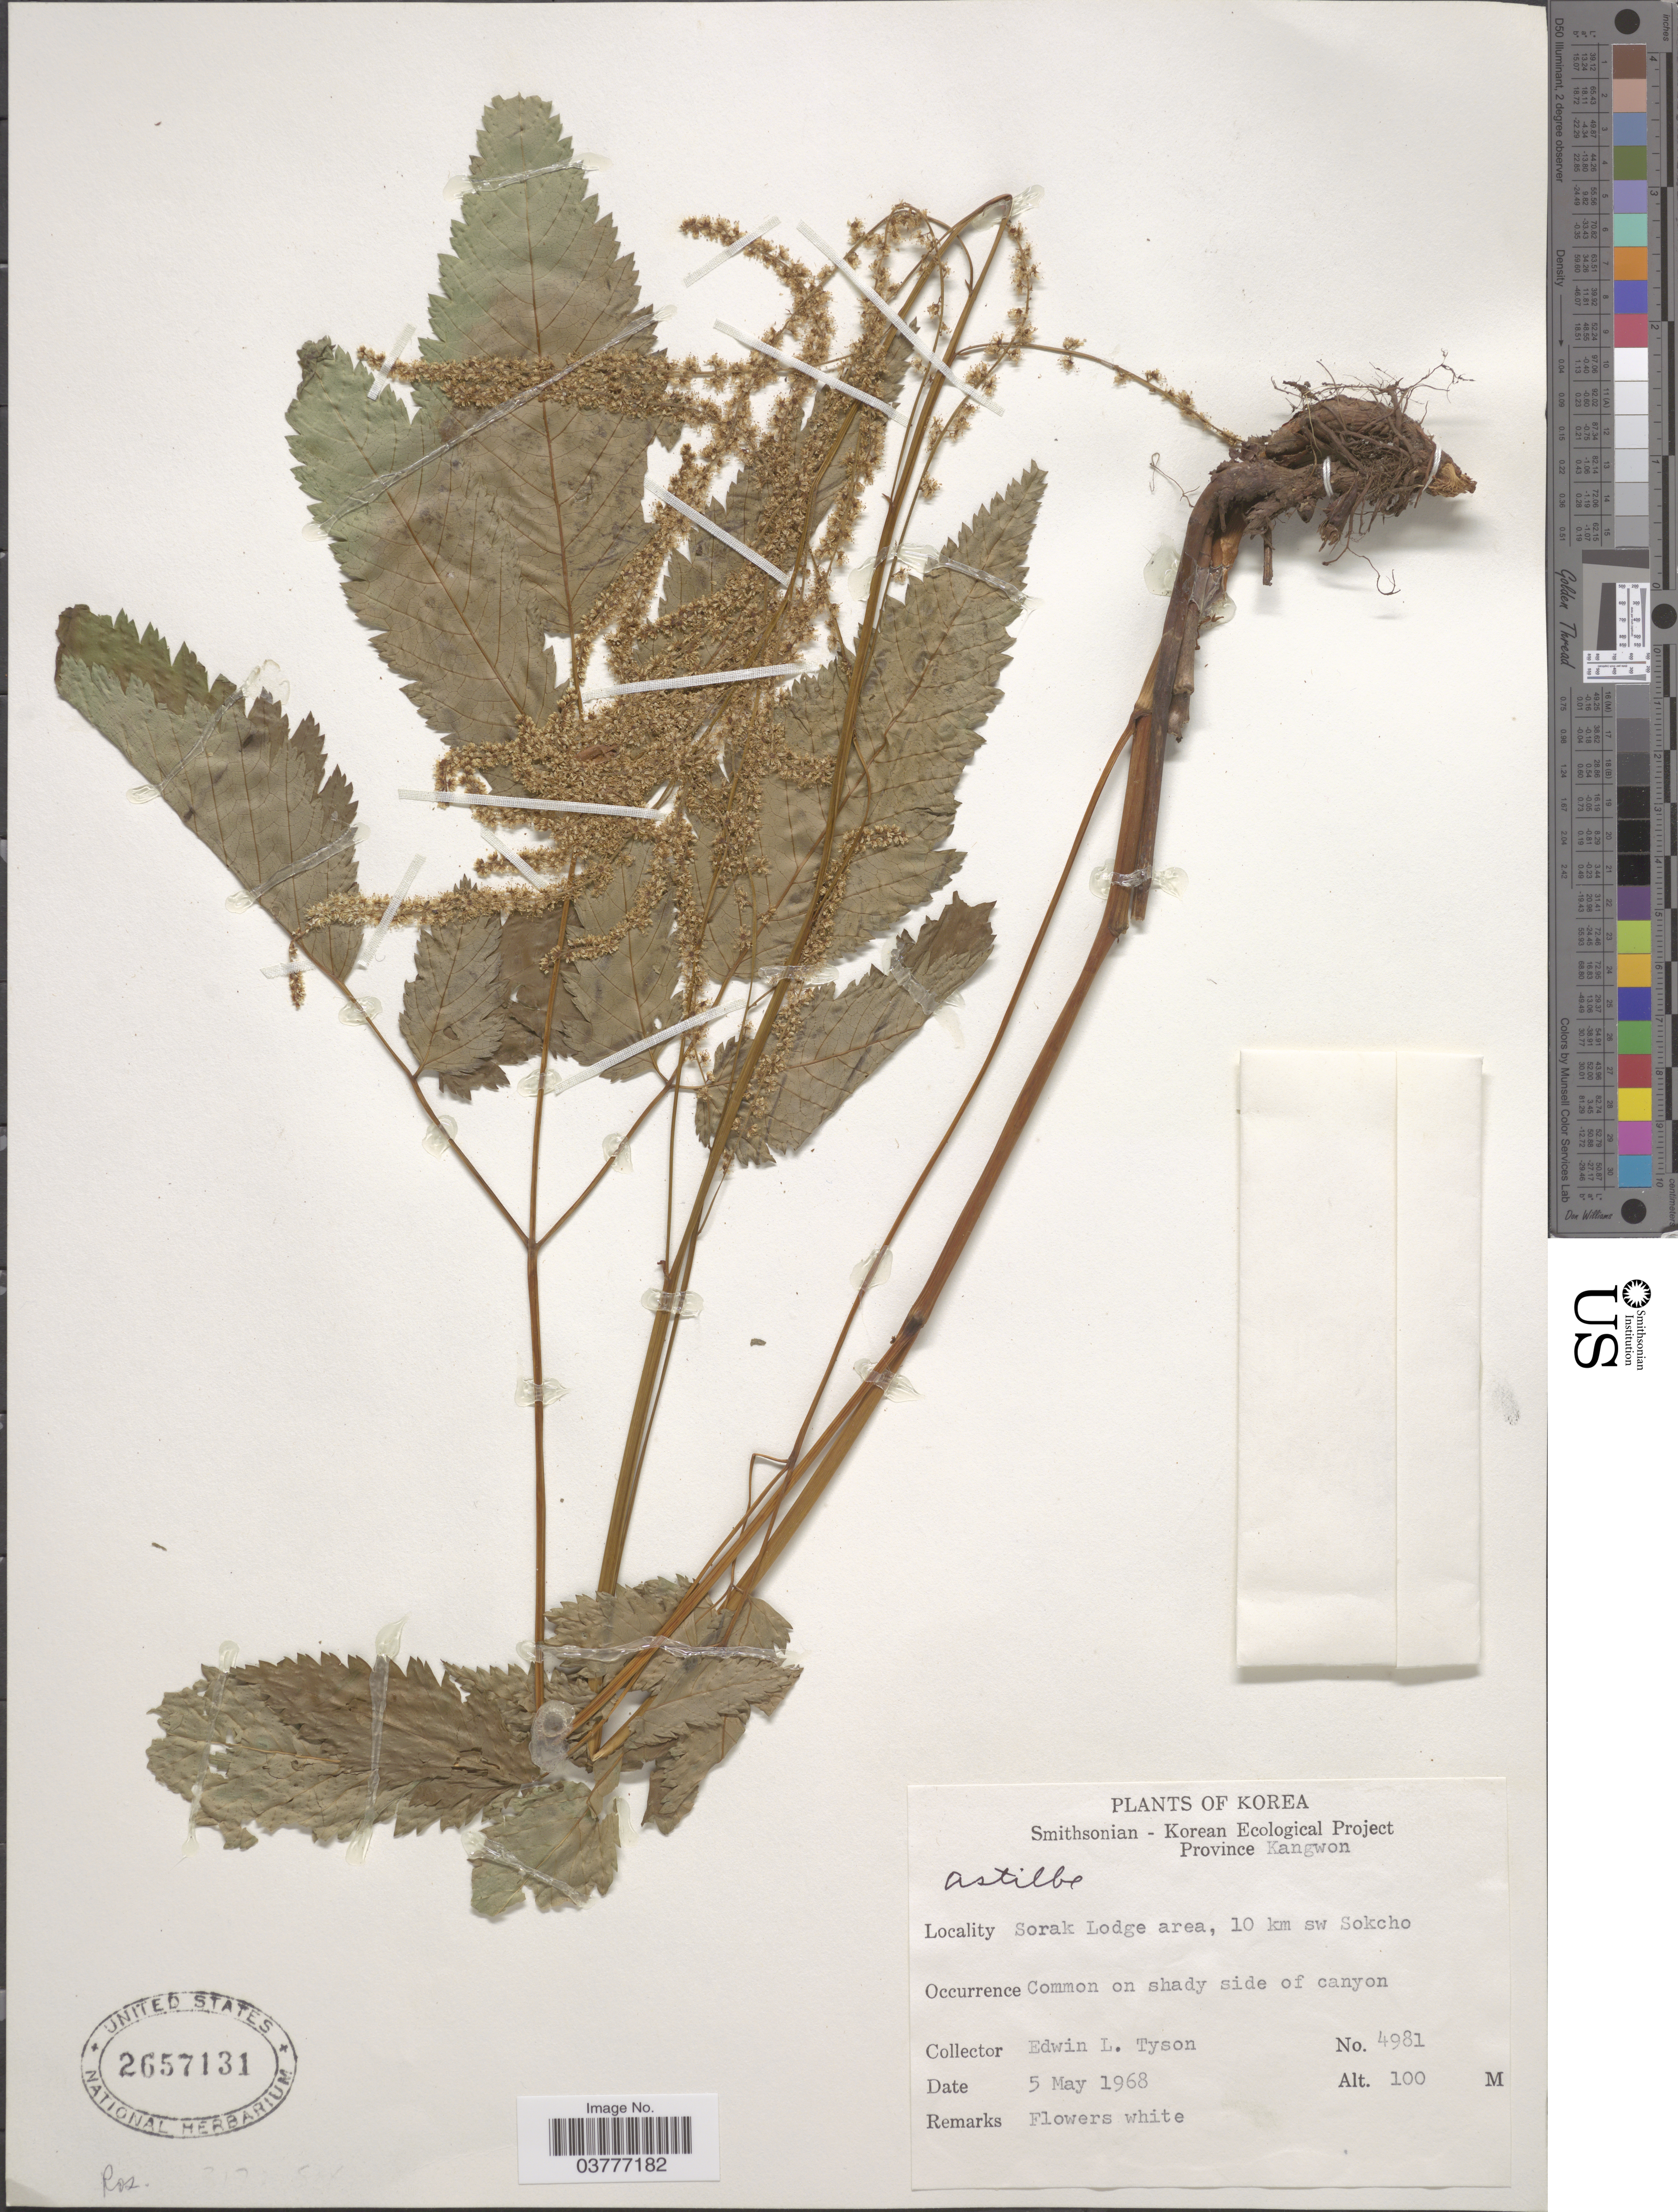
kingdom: Plantae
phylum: Tracheophyta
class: Magnoliopsida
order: Saxifragales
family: Saxifragaceae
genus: Astilbe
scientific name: Astilbe chinensis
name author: (Maxim.) Franch. & Sav.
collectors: E. L. Tyson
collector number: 4981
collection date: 1968-05-05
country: North Korea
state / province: Kangwon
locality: Sorak Lodge area, 10 km sw Sokcho.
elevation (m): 100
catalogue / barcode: US 2657131